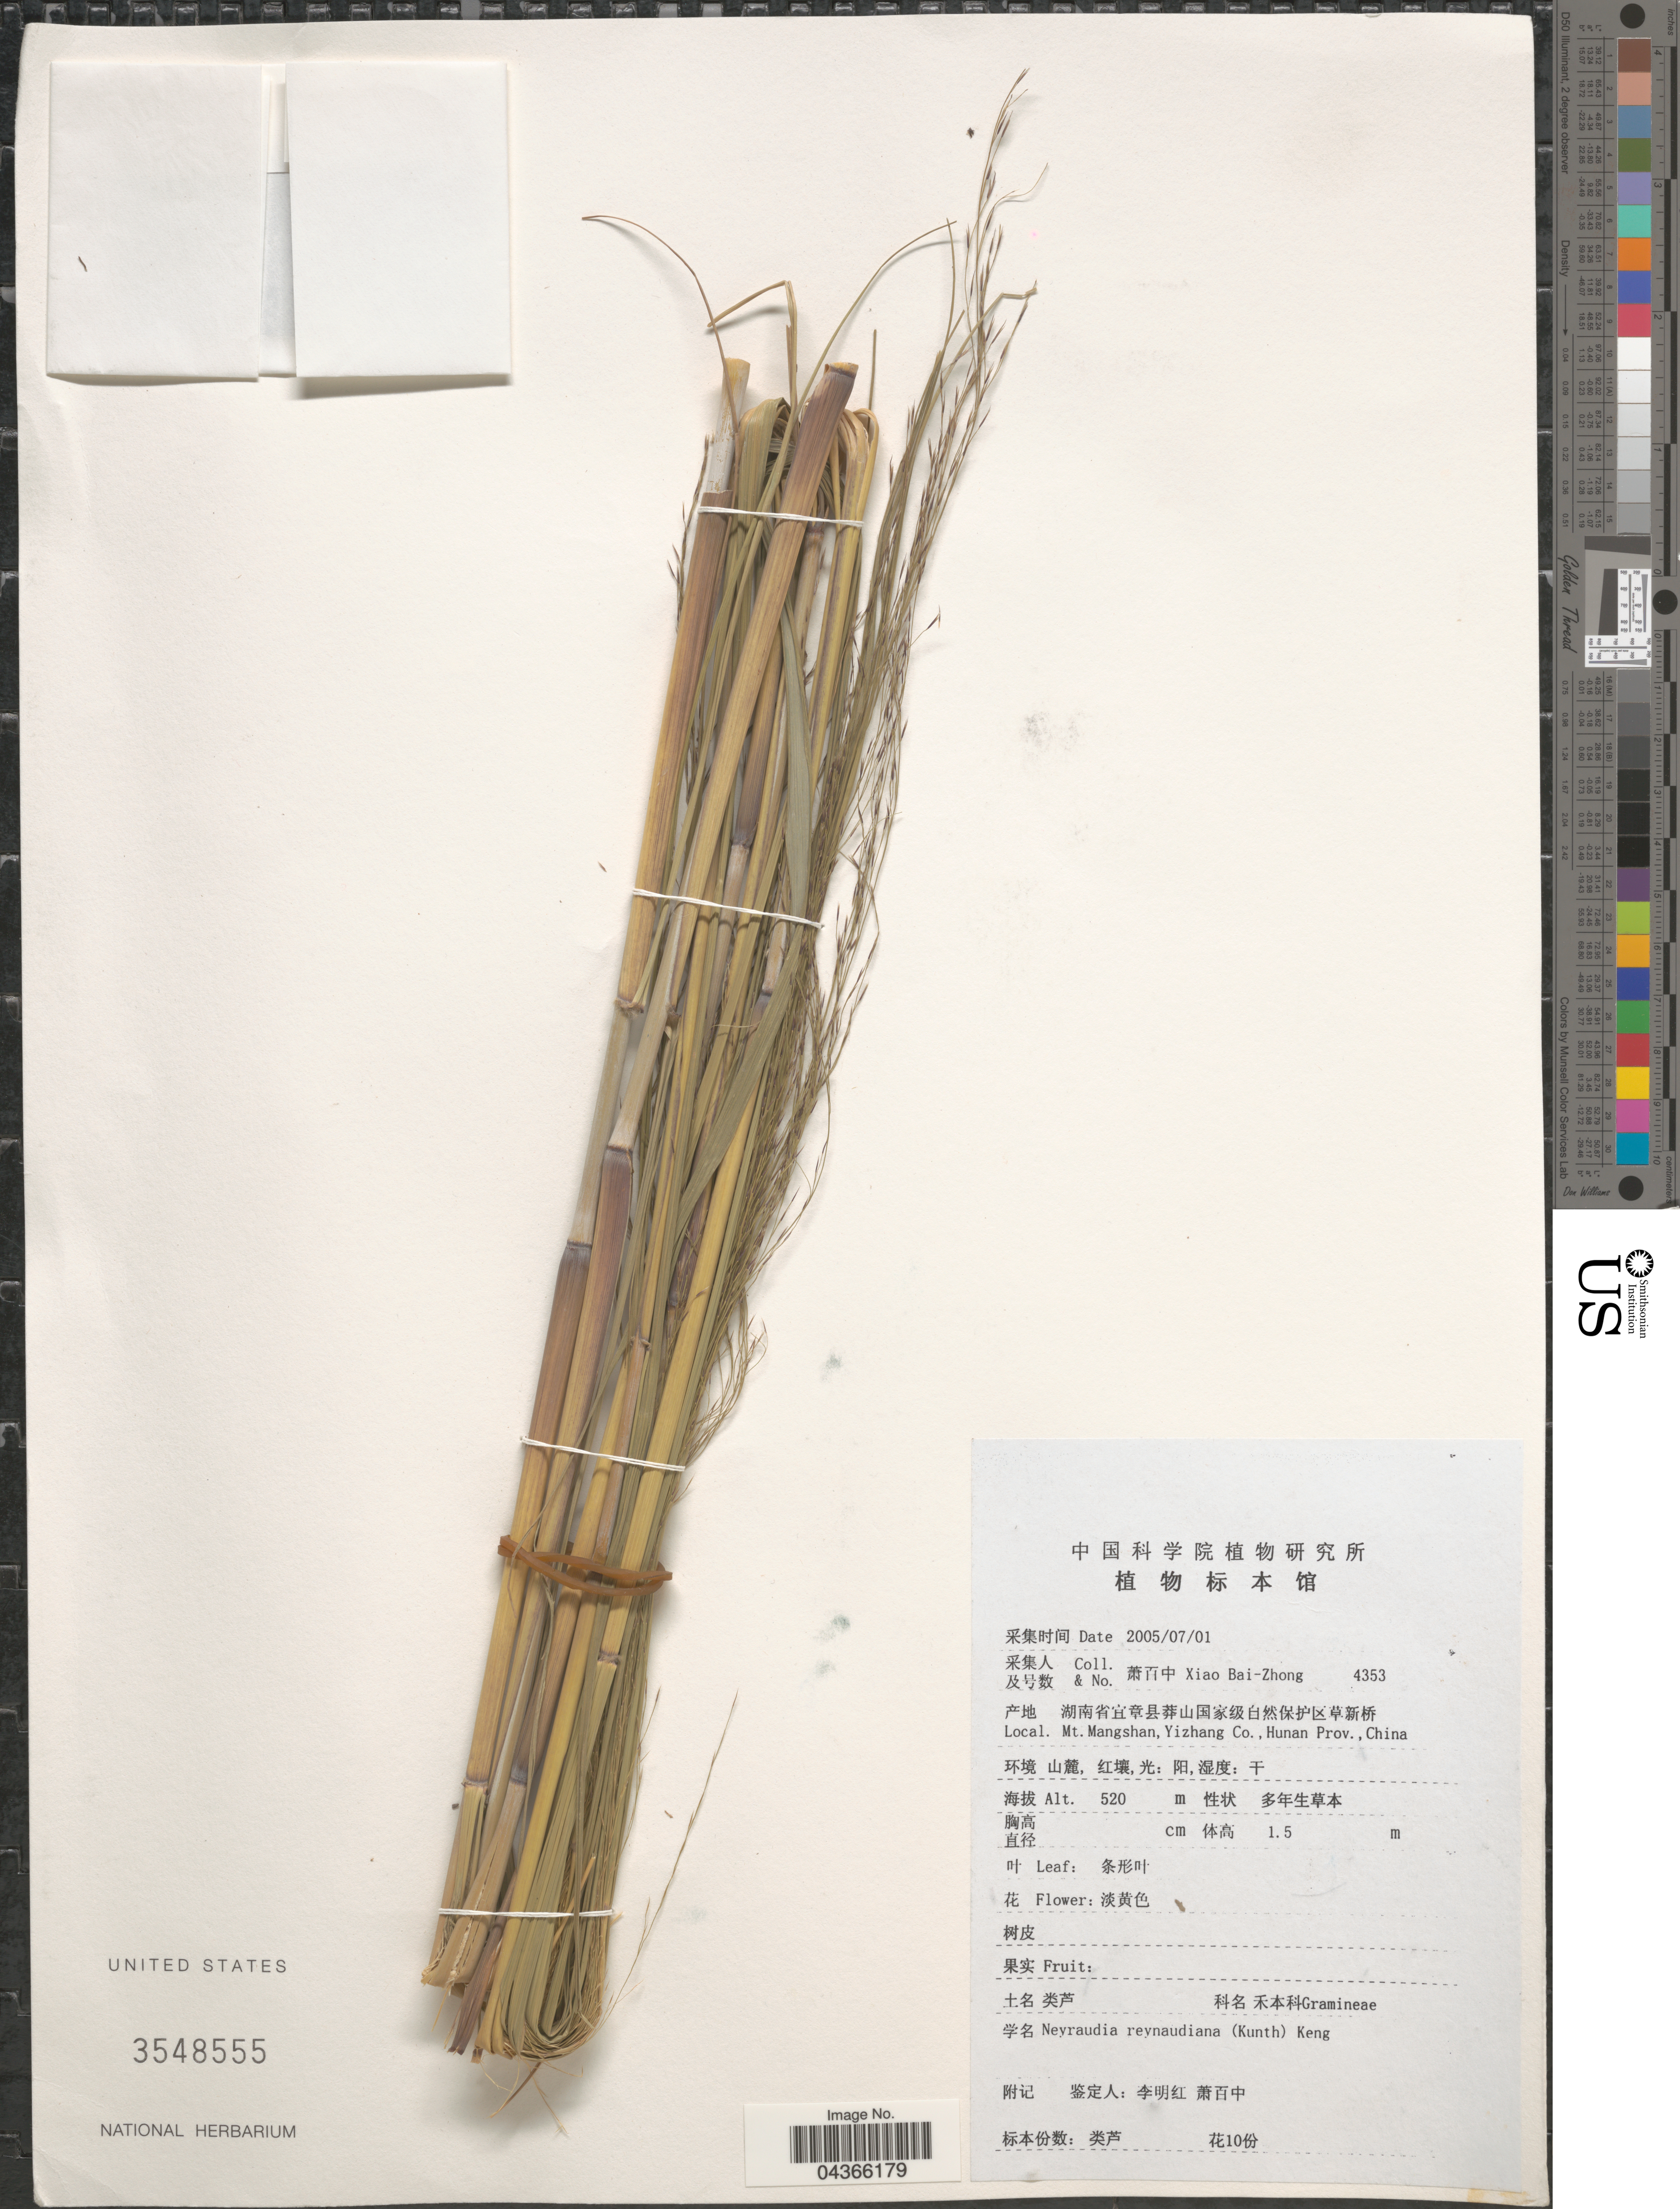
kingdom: Plantae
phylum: Tracheophyta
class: Liliopsida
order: Poales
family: Poaceae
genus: Neyraudia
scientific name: Neyraudia reynaudiana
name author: (Kunth) Keng ex Hitchc.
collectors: B. Z. Xiao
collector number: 4353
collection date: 2005-07-01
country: China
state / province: Hunan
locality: Mt. Mangshan, Yizhang Co.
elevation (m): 520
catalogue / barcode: US 3548555